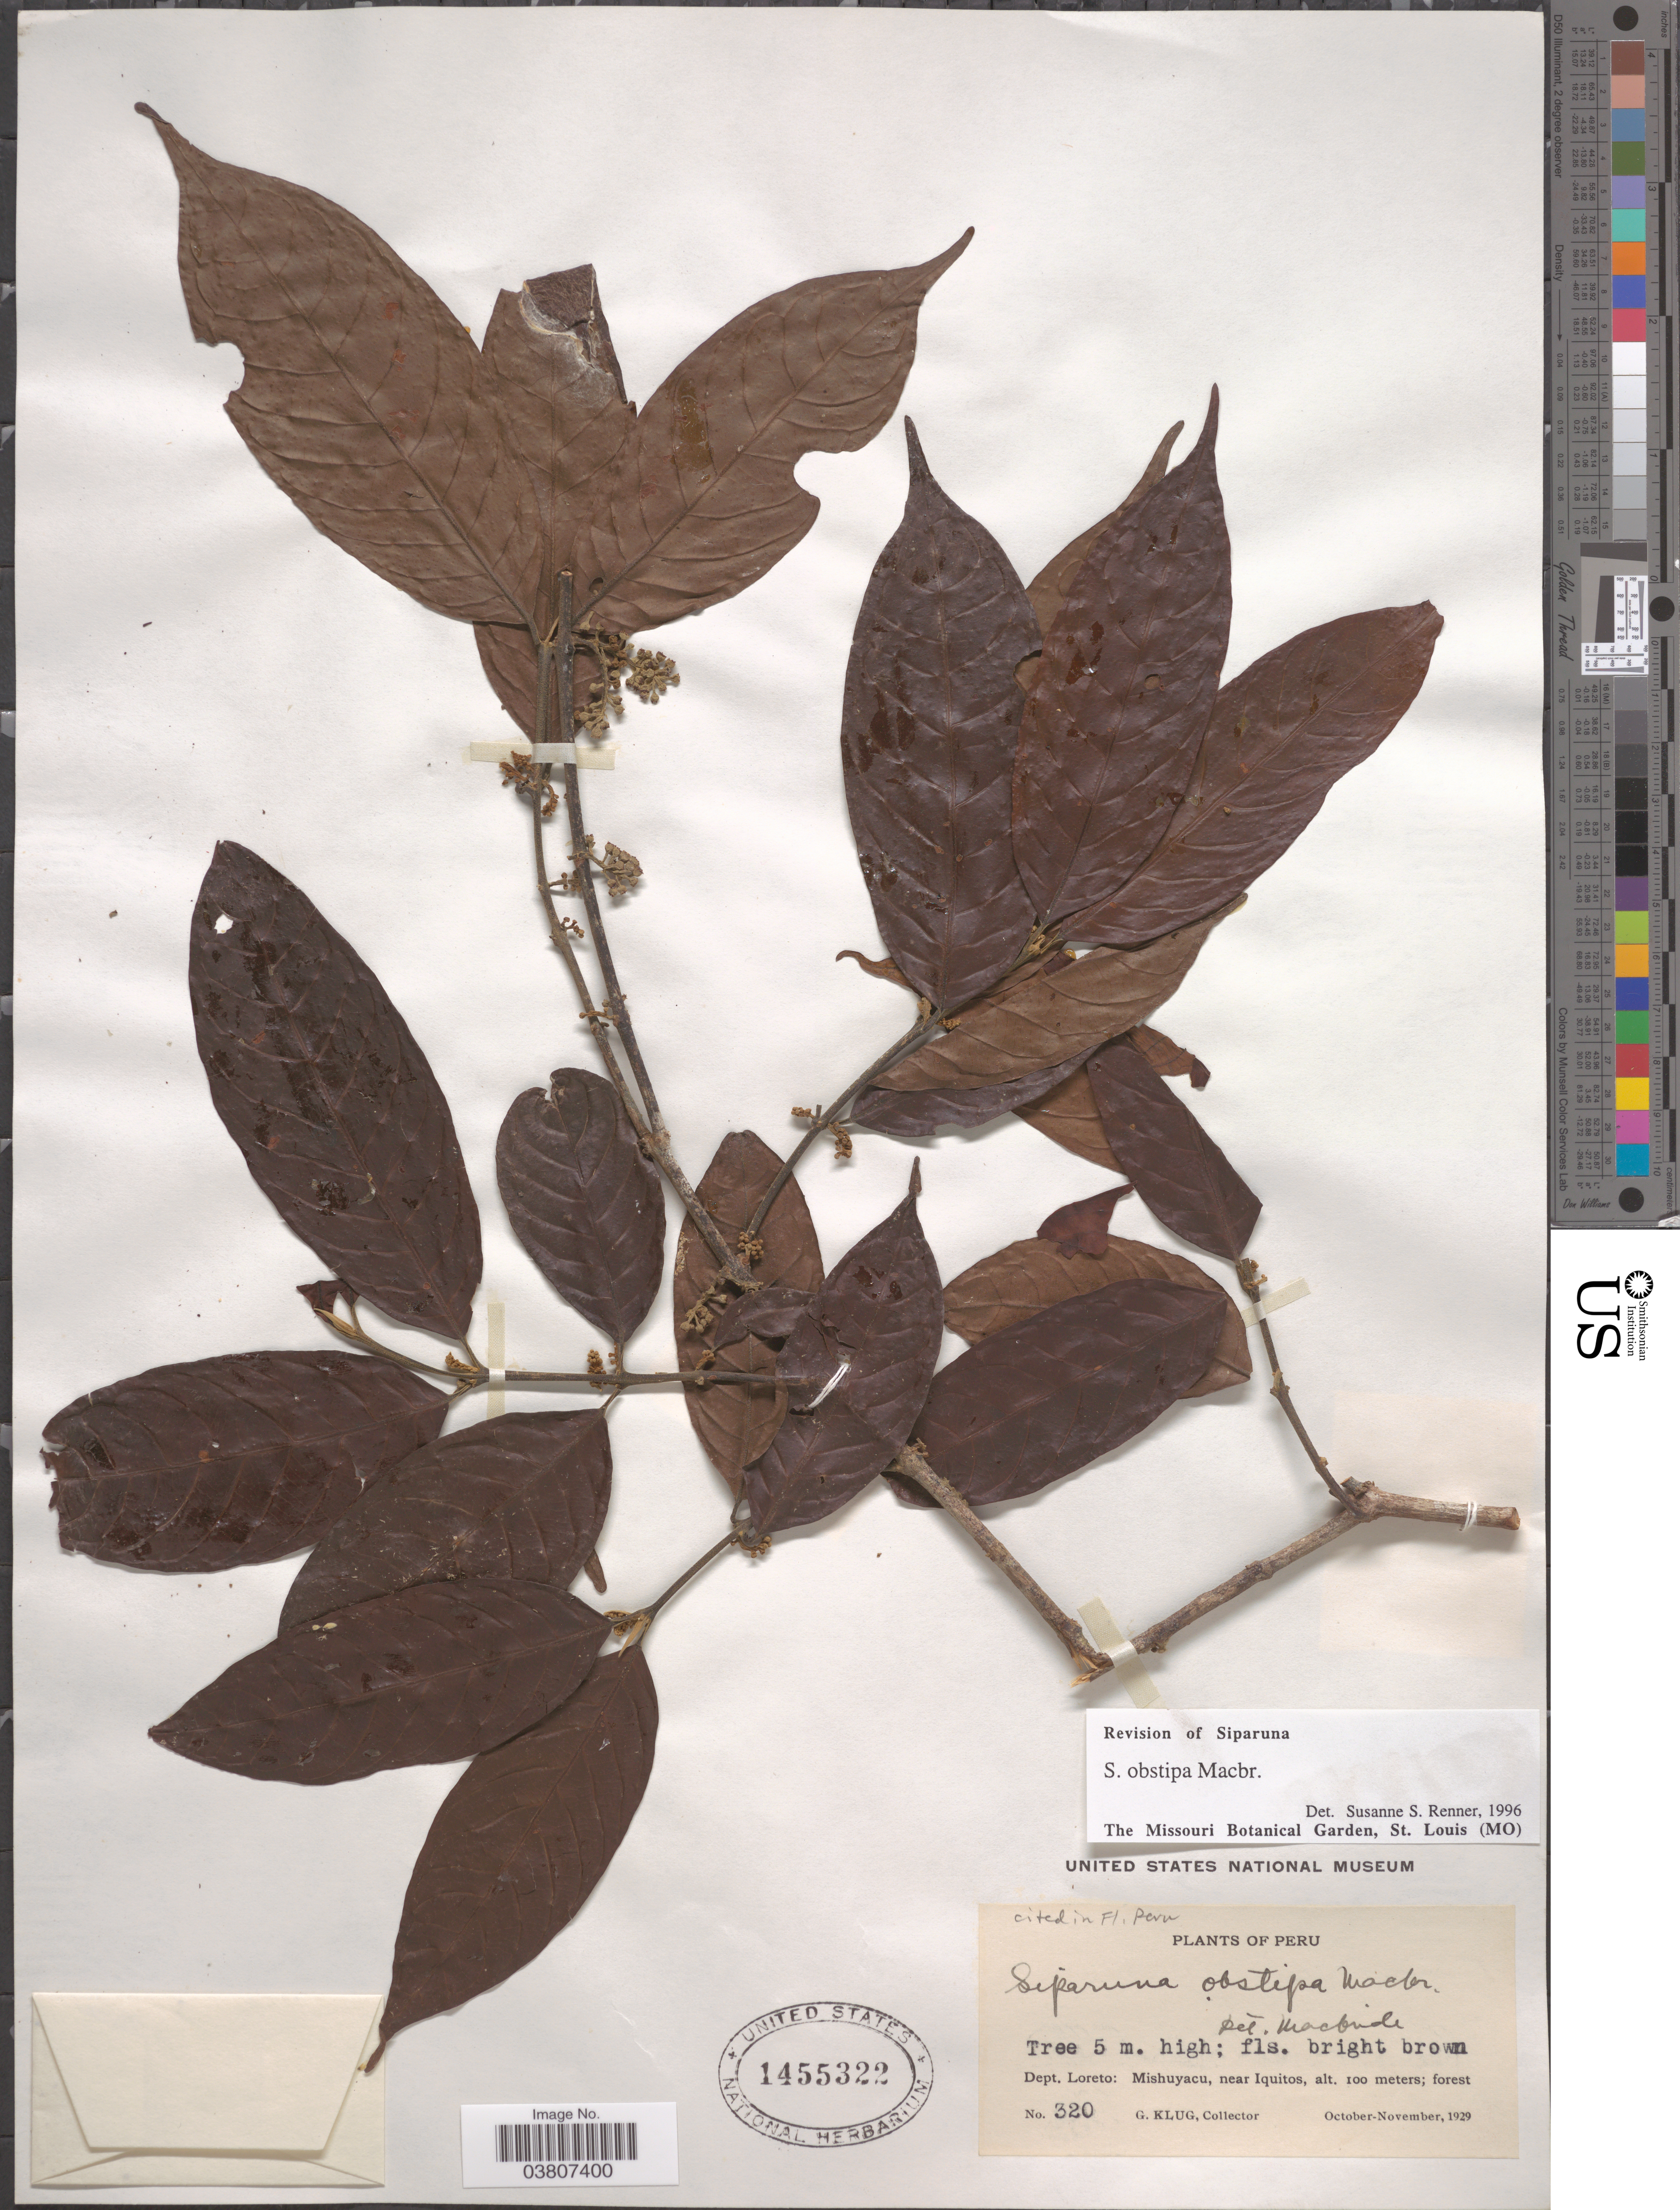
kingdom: Plantae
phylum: Tracheophyta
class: Magnoliopsida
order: Laurales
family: Siparunaceae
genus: Siparuna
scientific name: Siparuna obstipa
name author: J.F. Macbr.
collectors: G. Klug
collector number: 320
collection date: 1929-10/1929-11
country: Peru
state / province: Loreto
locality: Dept. Loreto: Mishuyacu, near Iquitos.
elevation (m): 100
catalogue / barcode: US 1455322